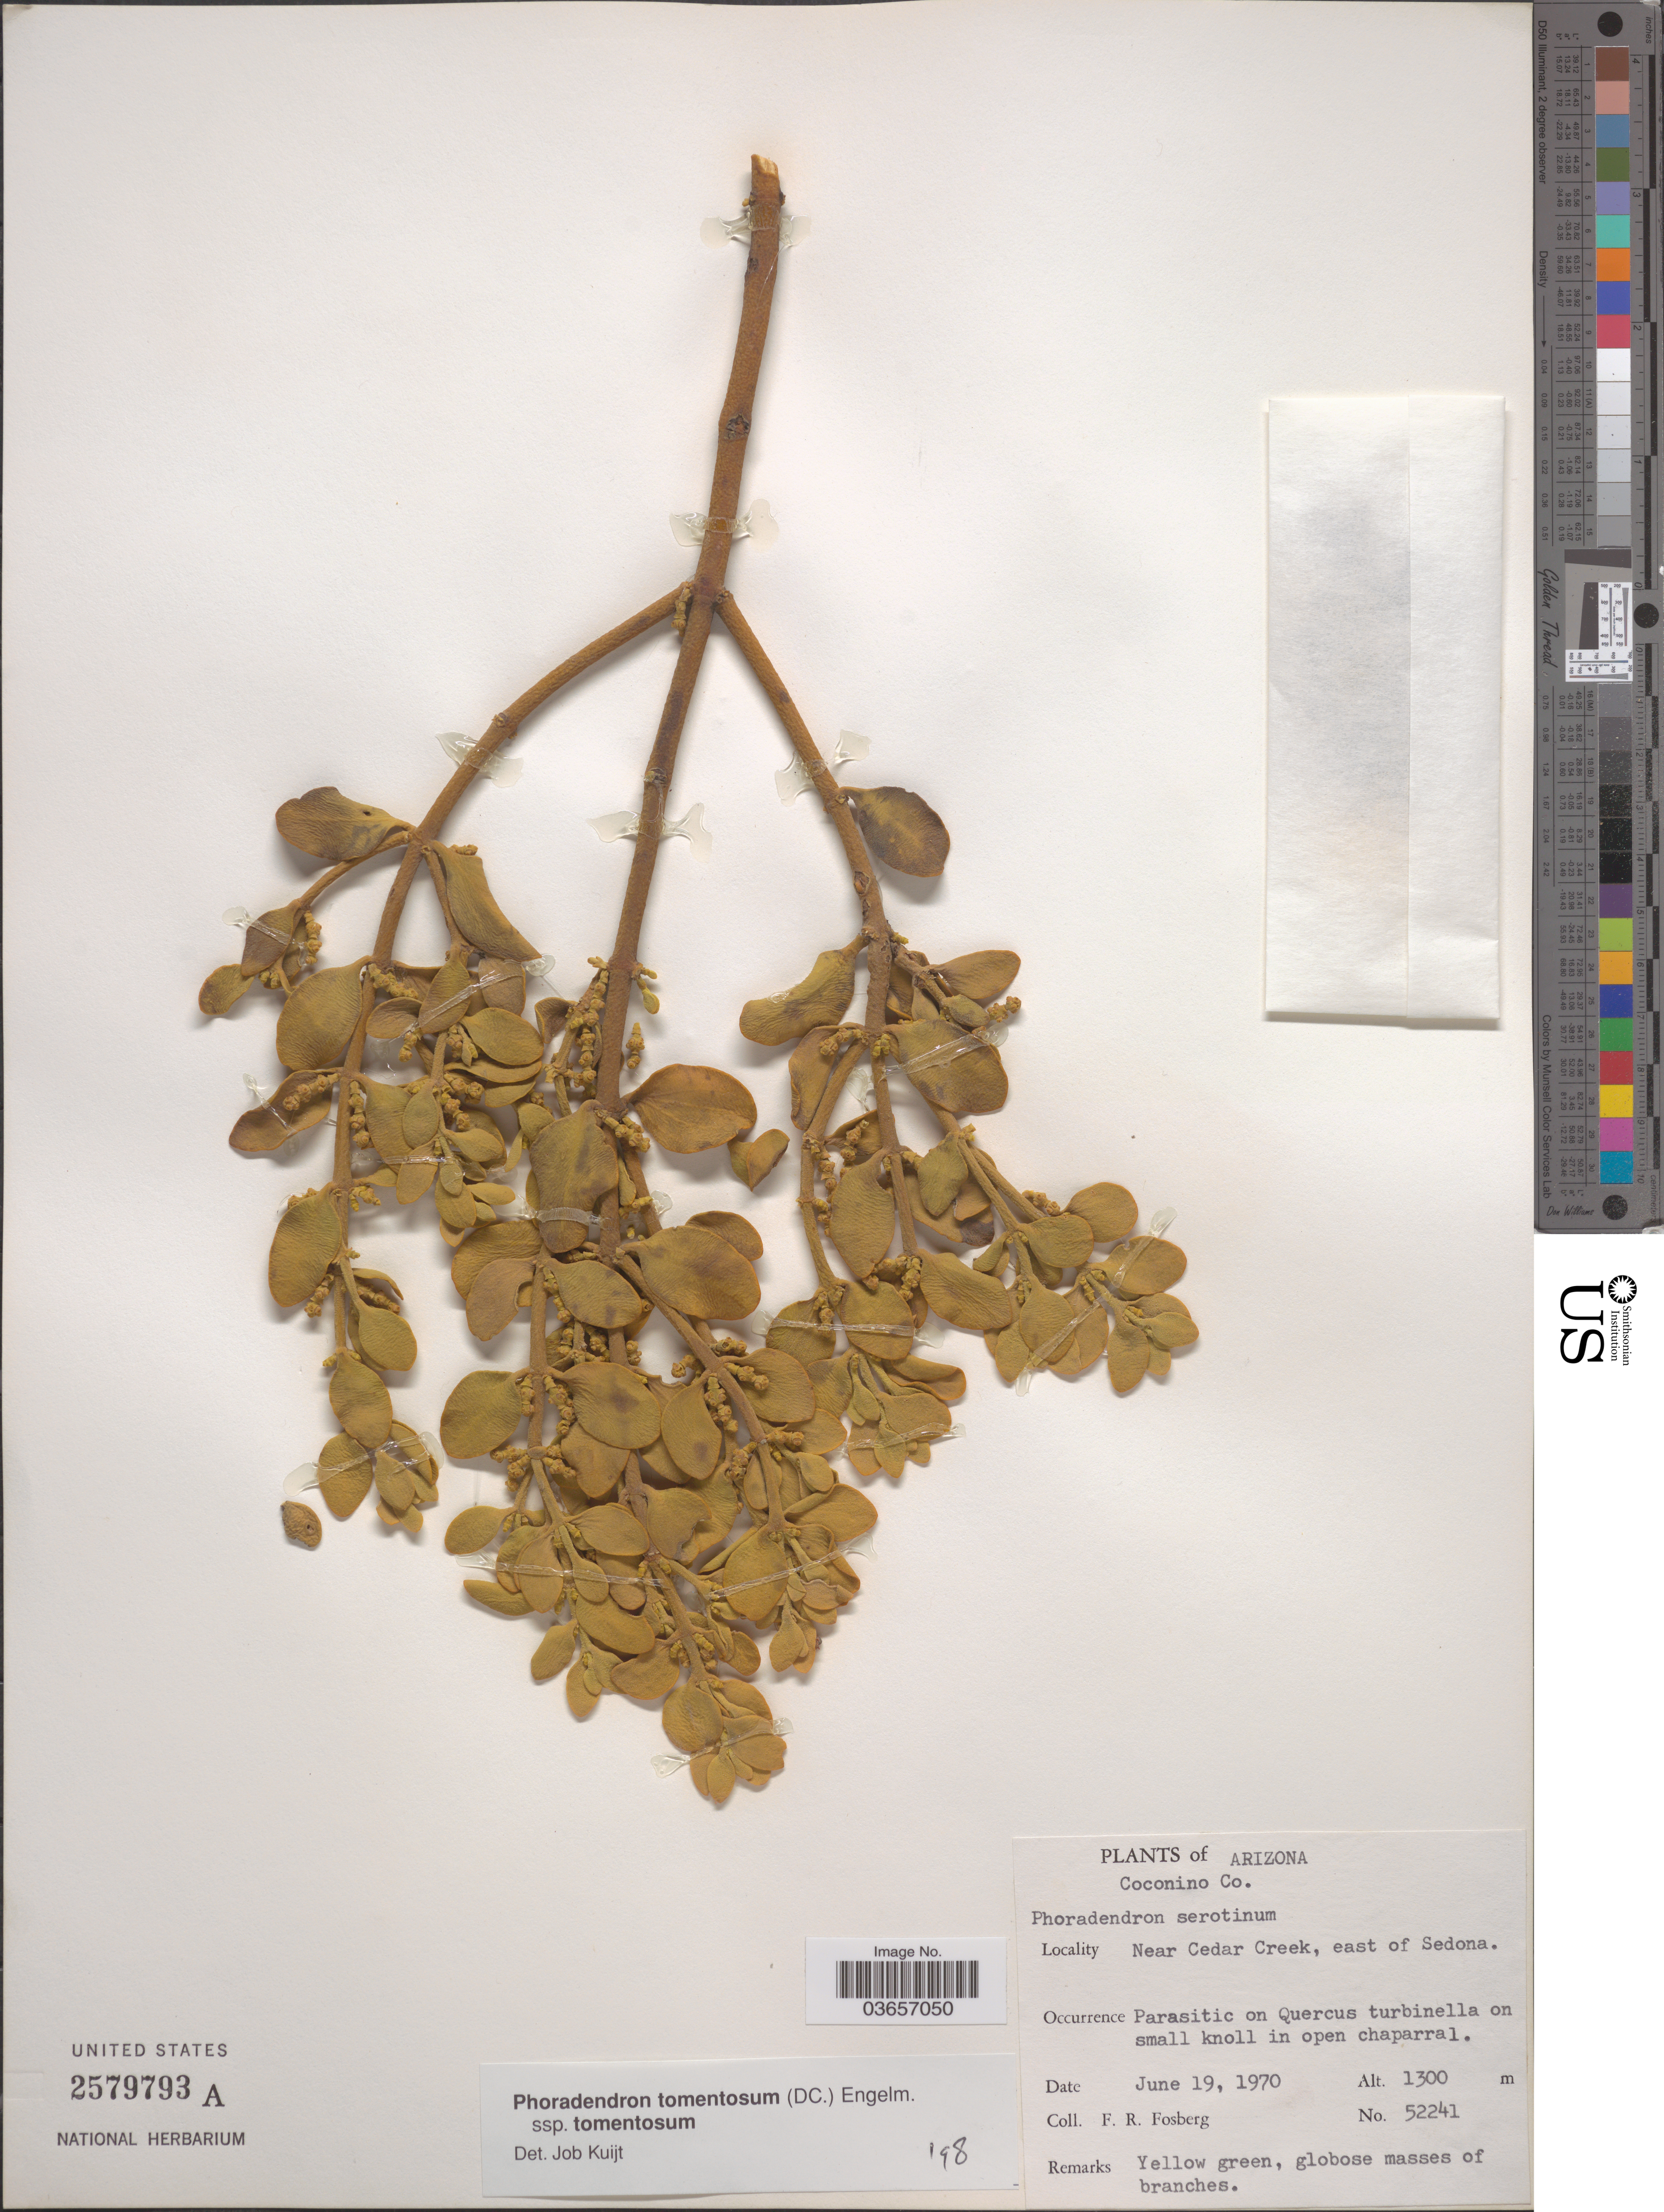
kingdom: Plantae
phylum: Tracheophyta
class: Magnoliopsida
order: Santalales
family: Viscaceae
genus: Phoradendron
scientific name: Phoradendron tomentosum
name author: DC.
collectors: F. R. Fosberg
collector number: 52241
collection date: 1970-06-19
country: United States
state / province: Arizona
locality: Coconino Co. Near Cedar Creek, east of Sedona.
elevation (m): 1300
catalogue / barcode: US 2579793A